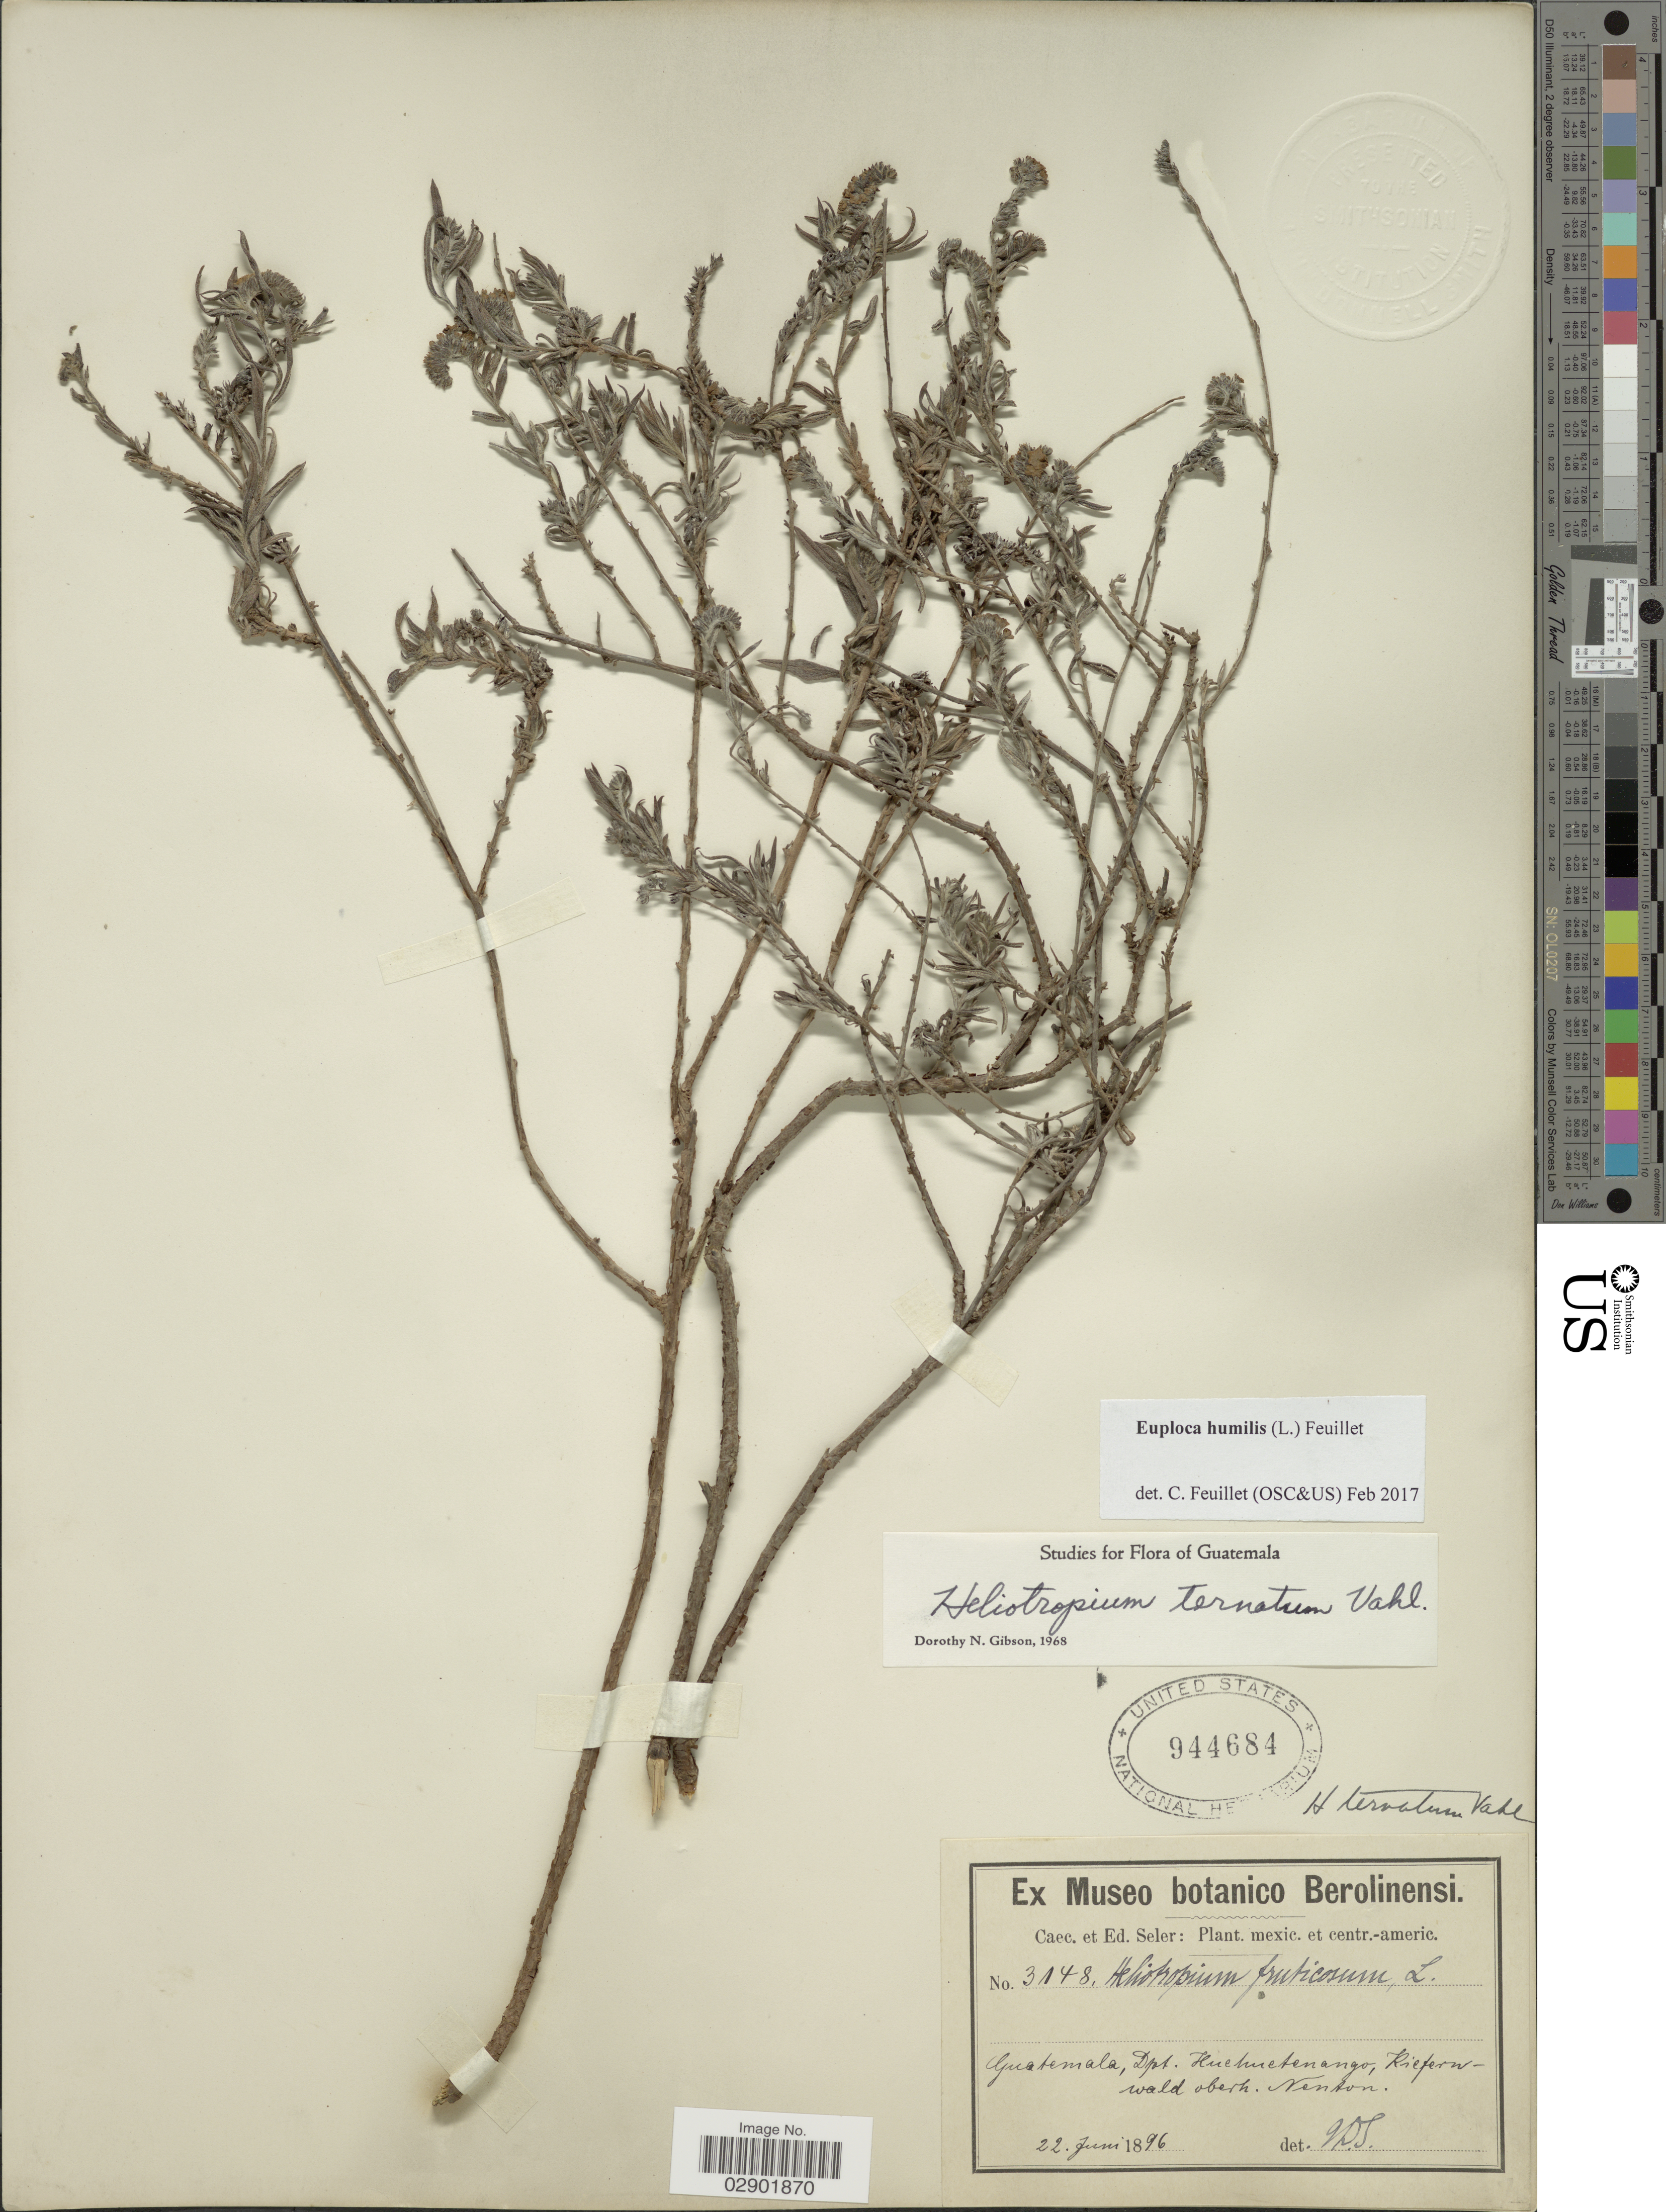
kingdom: Plantae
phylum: Tracheophyta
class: Magnoliopsida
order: Boraginales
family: Heliotropiaceae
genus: Euploca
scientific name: Euploca humilis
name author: (L.) Feuillet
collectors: ex Caec. et Ed Seler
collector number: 3148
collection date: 1896-06-22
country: Guatemala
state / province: Huehuetenango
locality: Dpt. Huehuetenango, Kiefernwald oberh. Nenton.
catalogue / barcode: US 944684